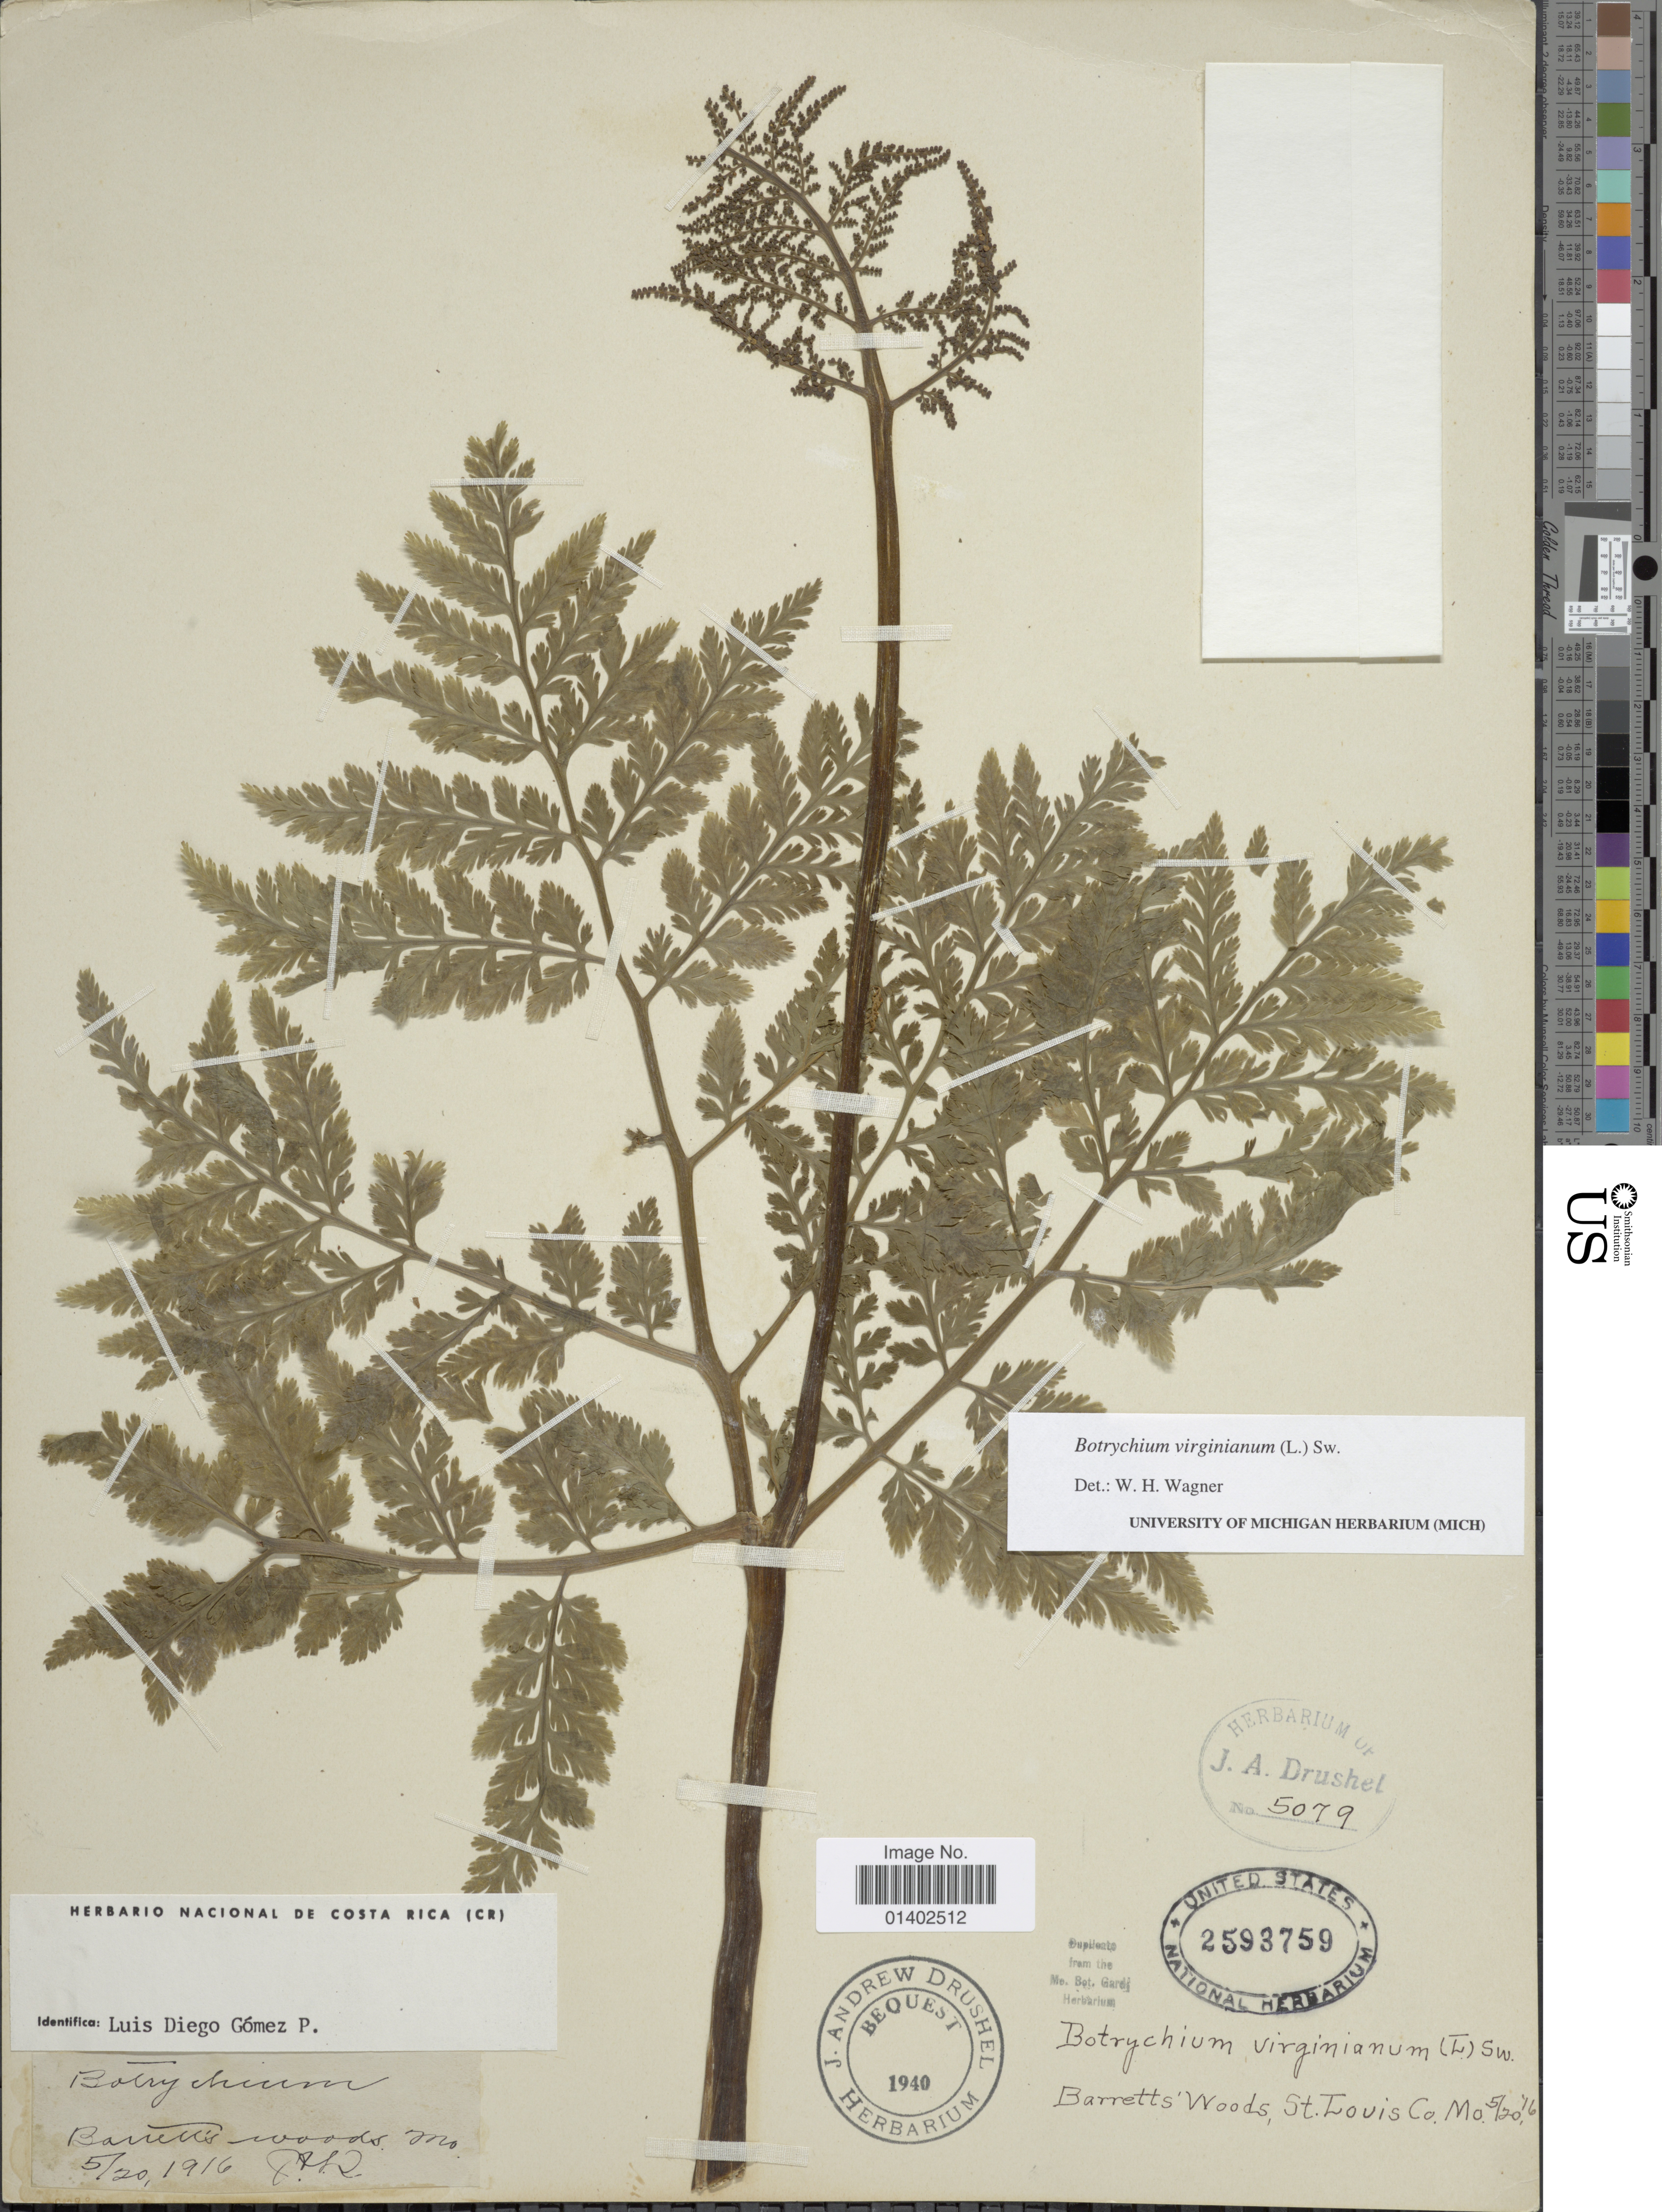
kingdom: Plantae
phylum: Tracheophyta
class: Polypodiopsida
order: Ophioglossales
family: Ophioglossaceae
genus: Botrychium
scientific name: Botrychium virginianum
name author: (L.) Sw.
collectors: J. A. Drushel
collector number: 5079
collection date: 1916-05-20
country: United States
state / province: Missouri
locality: Barrets Woods, st Louis Co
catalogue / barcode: US 2593759